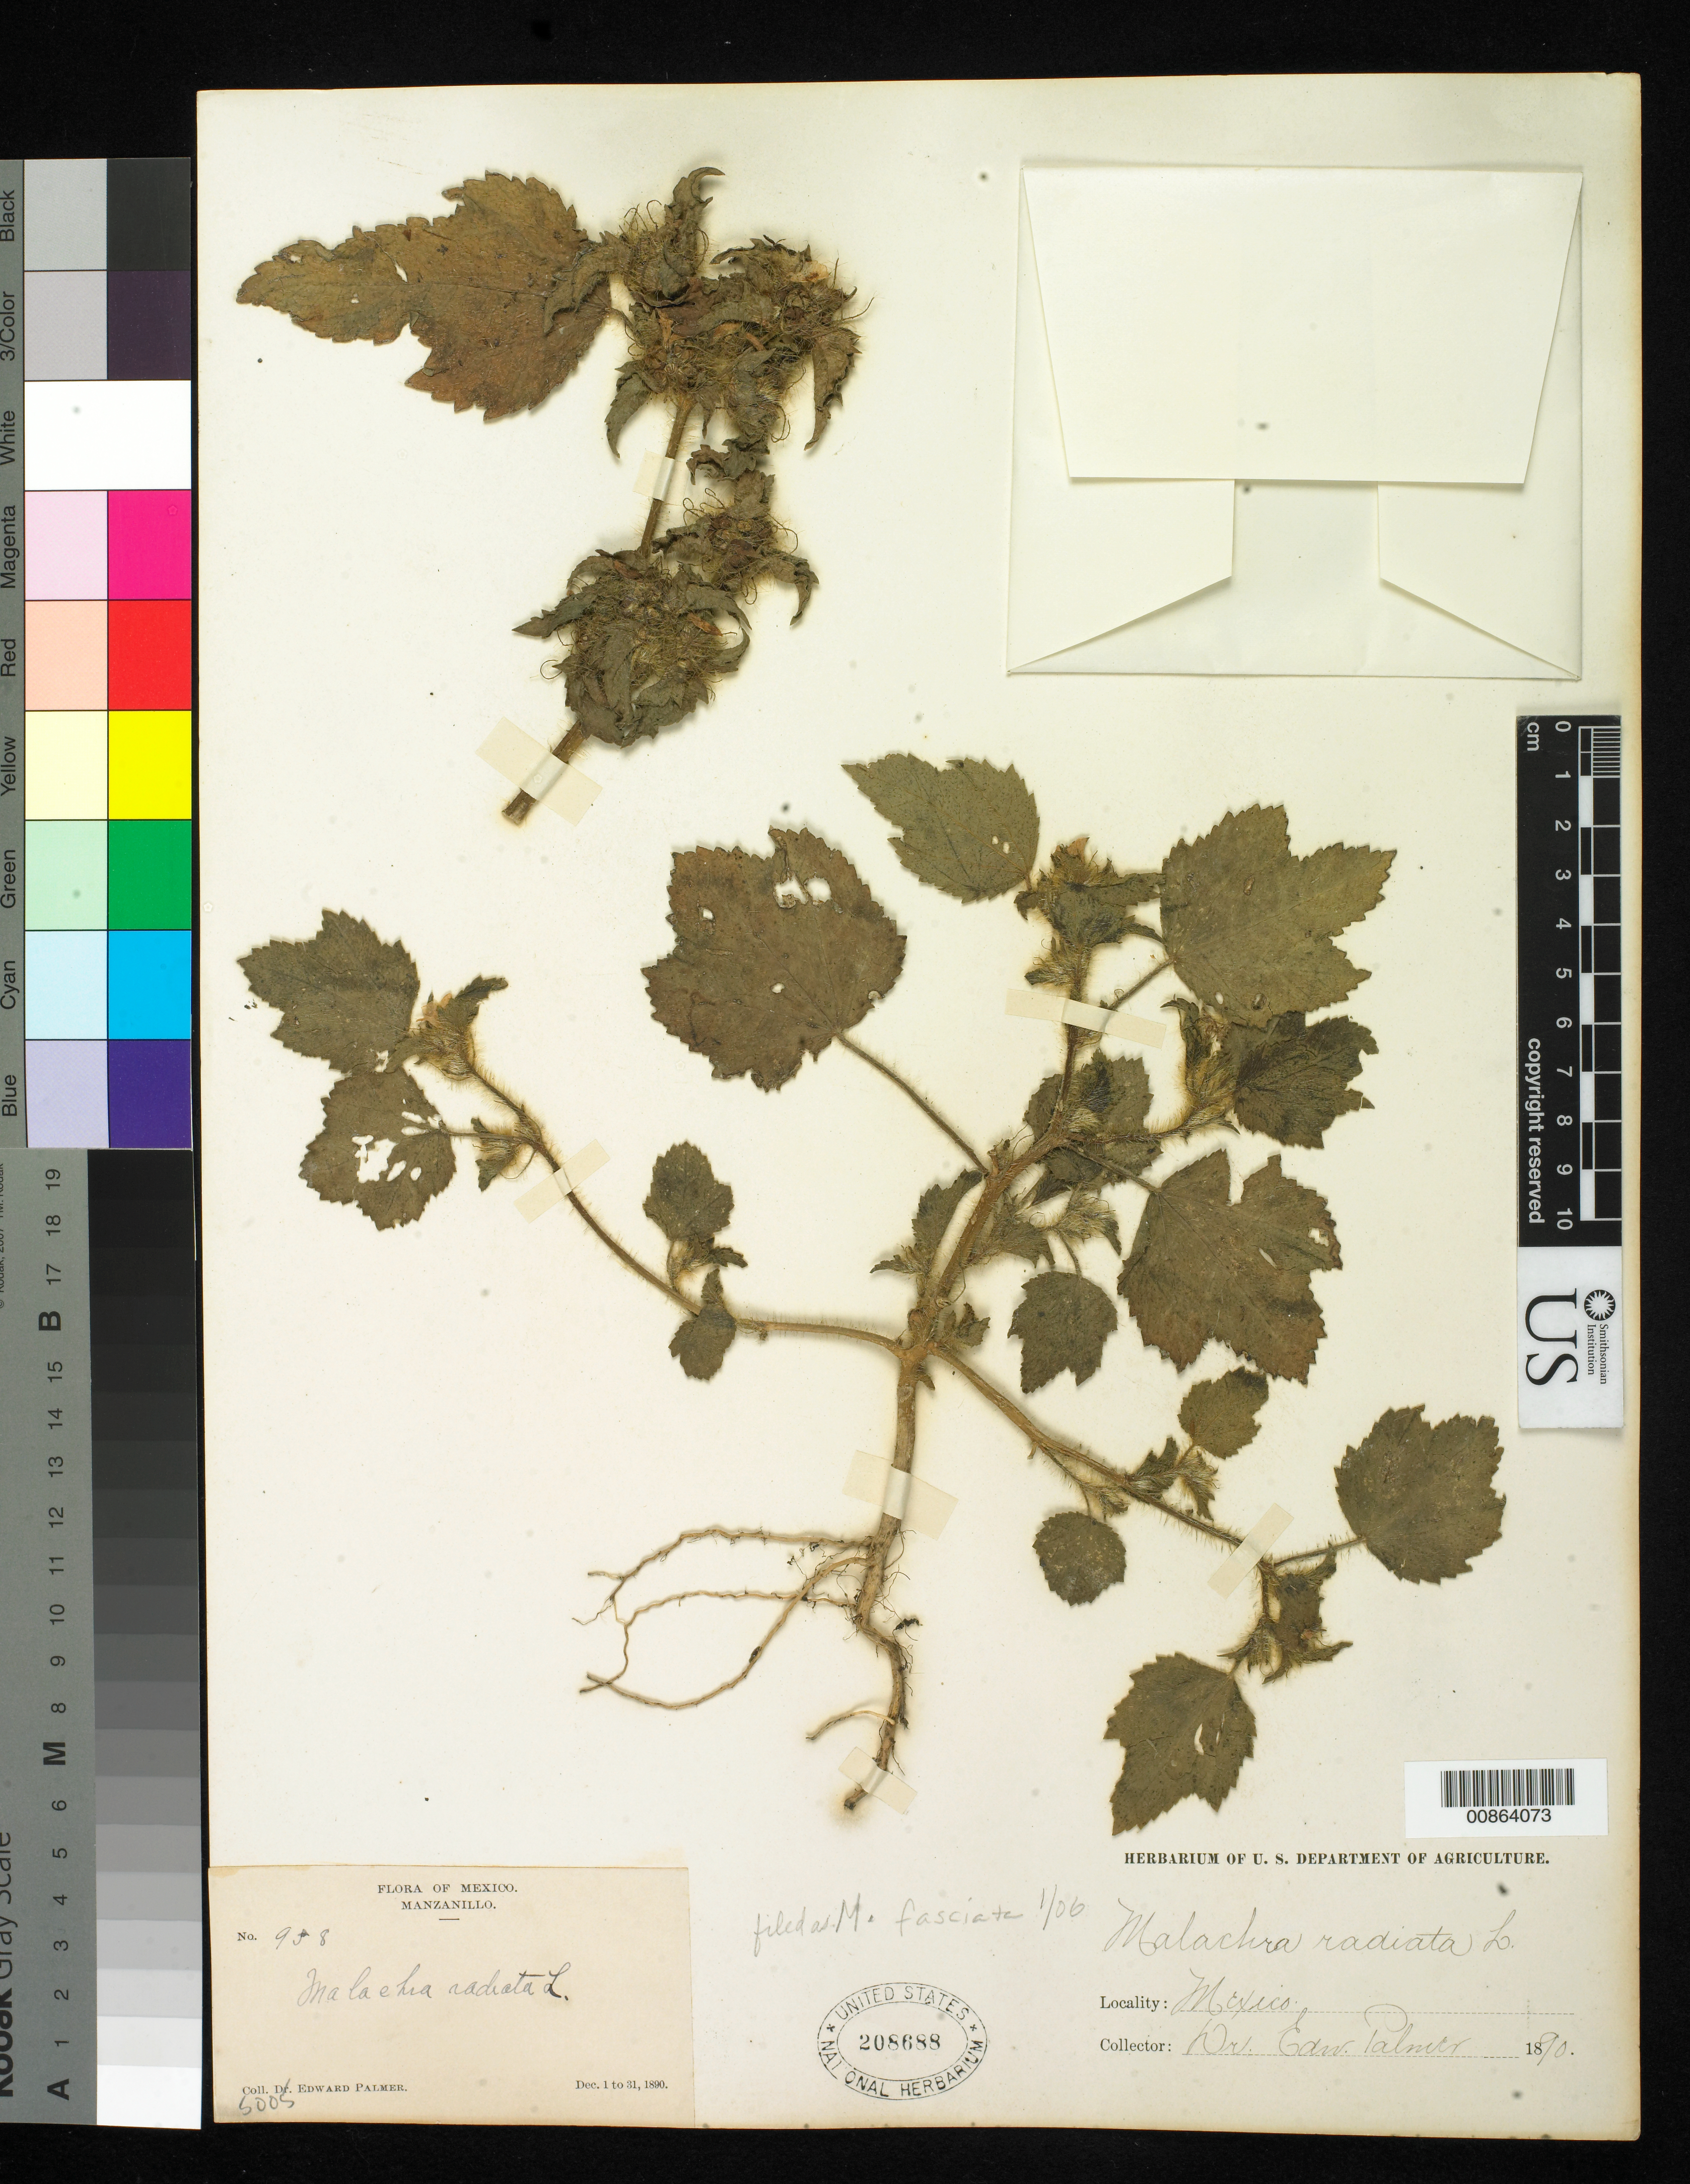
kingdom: Plantae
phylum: Tracheophyta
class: Magnoliopsida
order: Malvales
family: Malvaceae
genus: Malachra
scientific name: Malachra fasciata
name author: Jacq.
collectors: E. Palmer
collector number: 958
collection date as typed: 01 Dec 1890 to 31 Dec 1890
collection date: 1890-12-01/1890-12-31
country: Mexico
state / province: Colima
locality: Manzanillo, Colima.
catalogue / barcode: US 208688